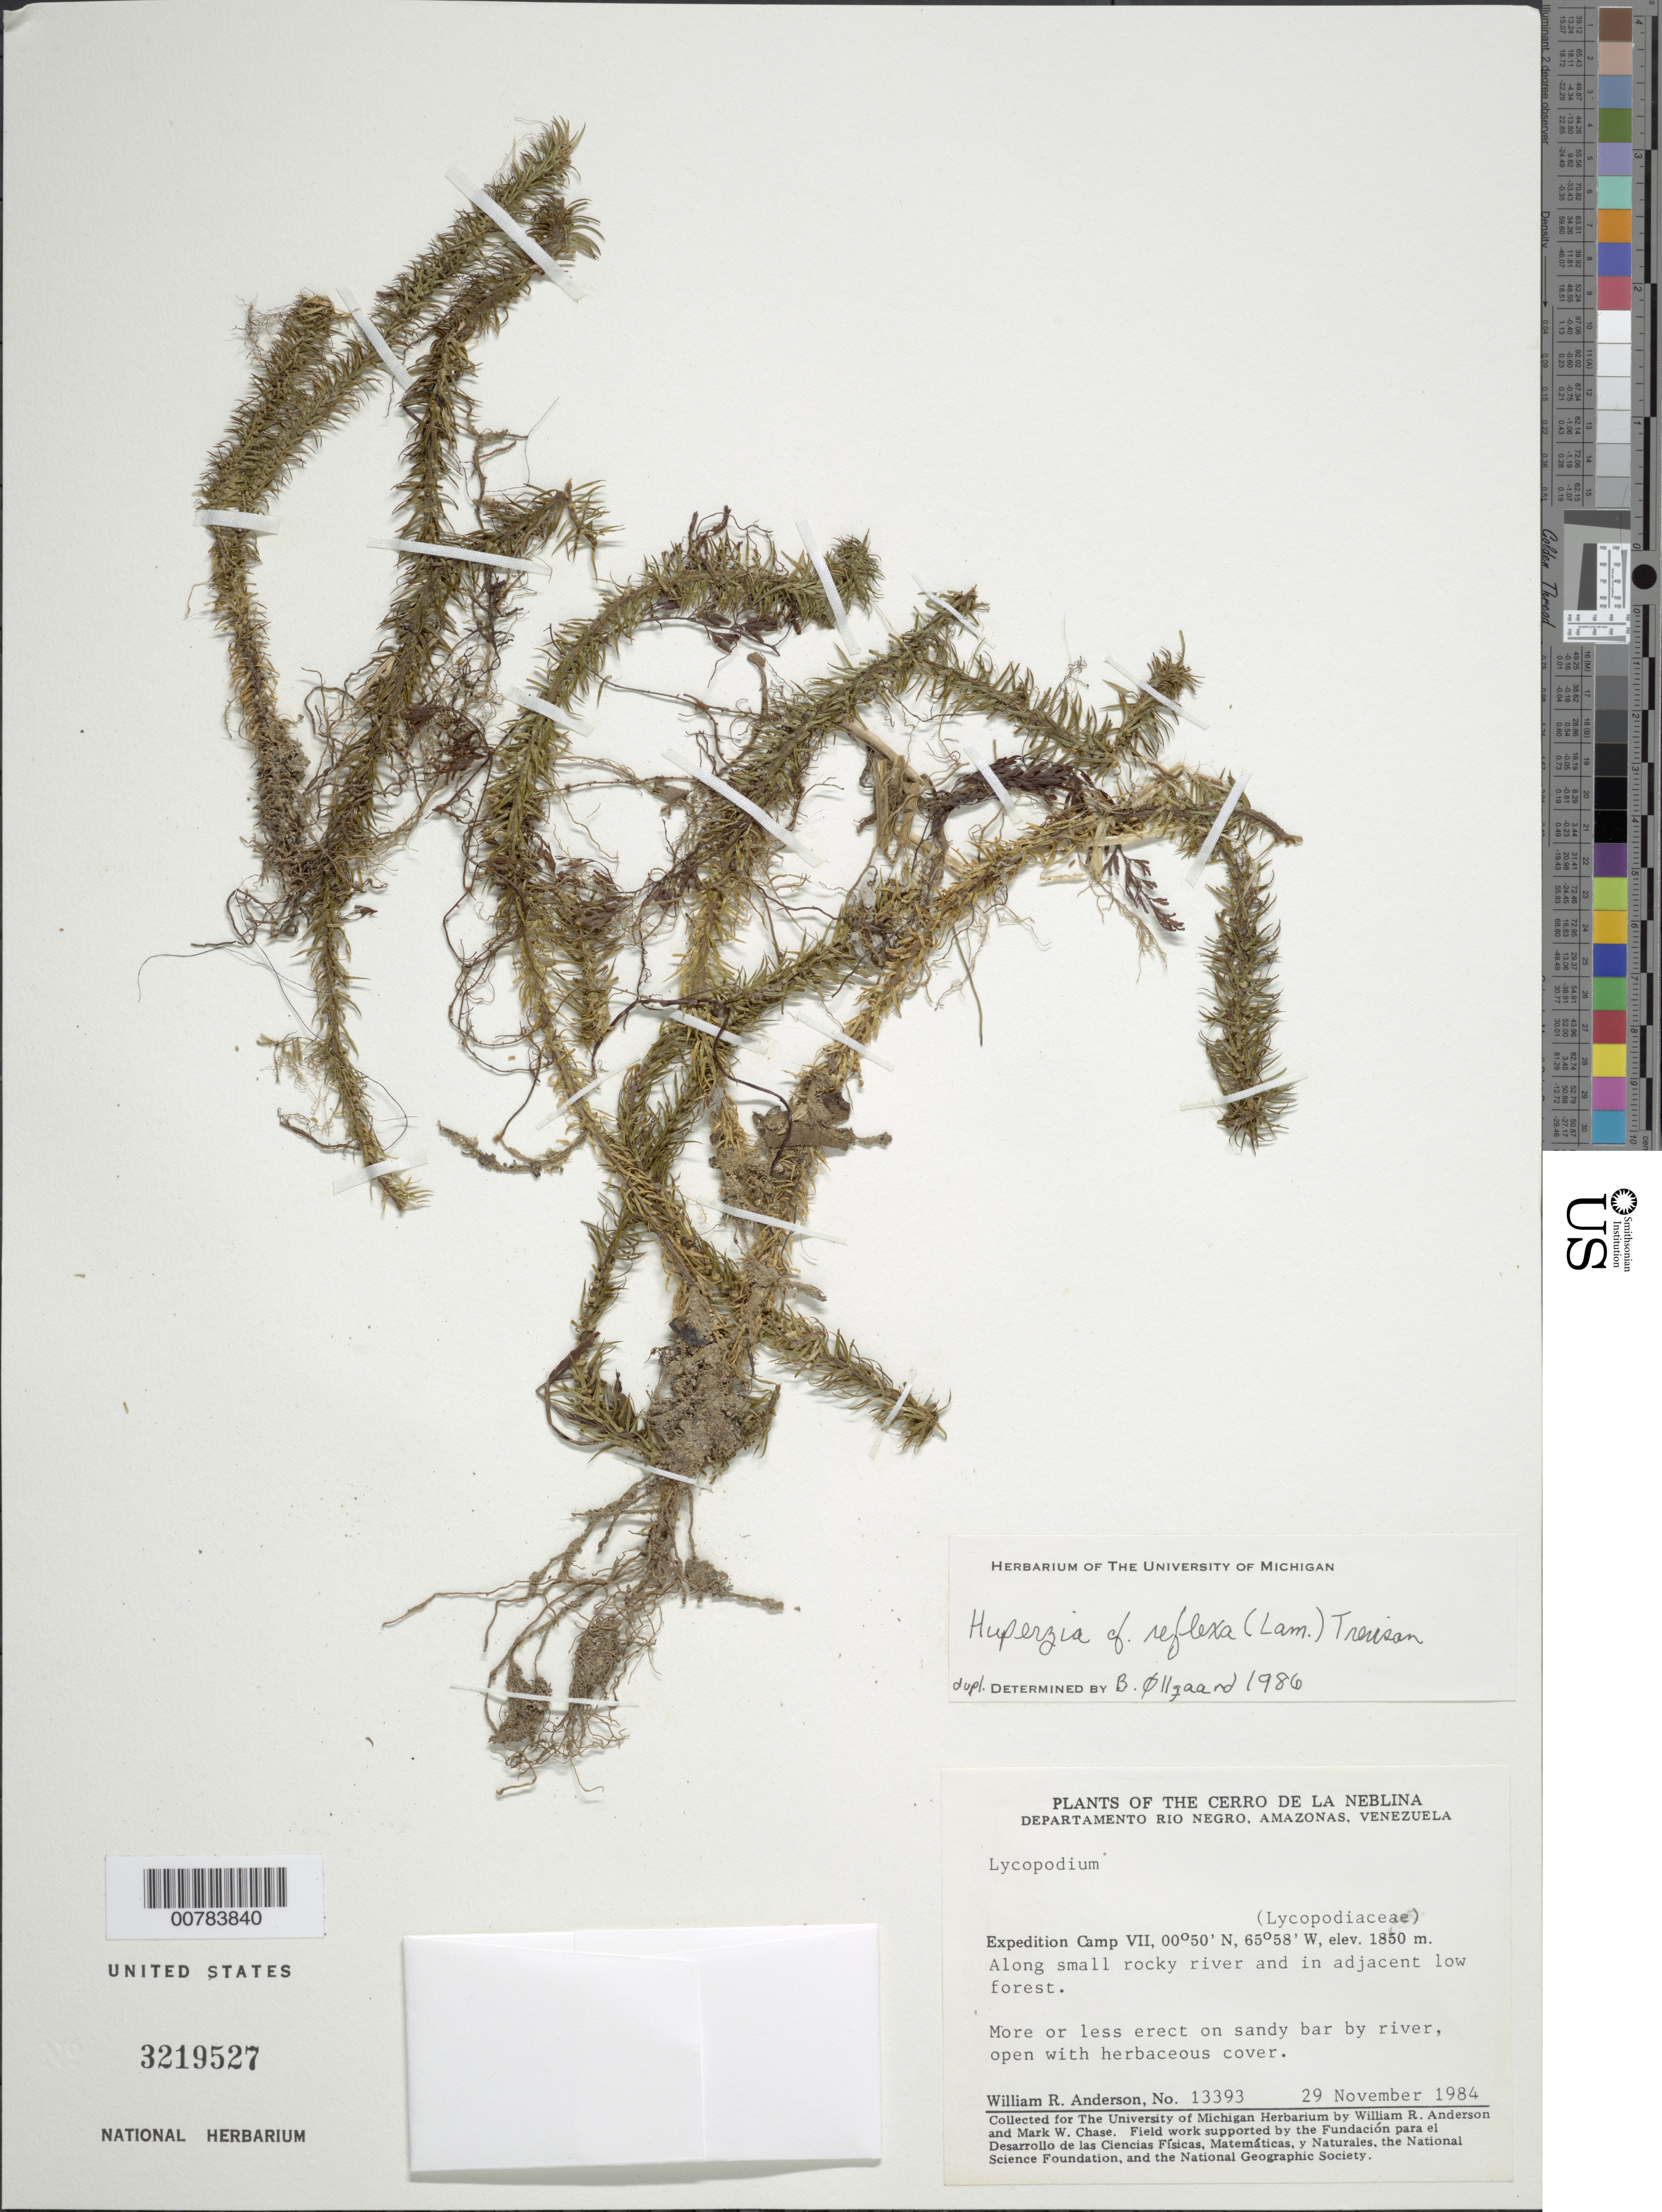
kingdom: Plantae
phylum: Tracheophyta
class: Lycopodiopsida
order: Lycopodiales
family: Lycopodiaceae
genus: Phlegmariurus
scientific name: Phlegmariurus reflexus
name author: (Lam.) B. Øllg.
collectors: W. R. Anderson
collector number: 13393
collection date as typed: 29-Nov-84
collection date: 1984-11-29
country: Venezuela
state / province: Amazonas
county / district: Río Negro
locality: Cerro de la Neblina, Expedition Base Camp VII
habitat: Small rocky river and in adjacent low forest; on sandy bar by river, open with herbacious cover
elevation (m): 1850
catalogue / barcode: US 3219527